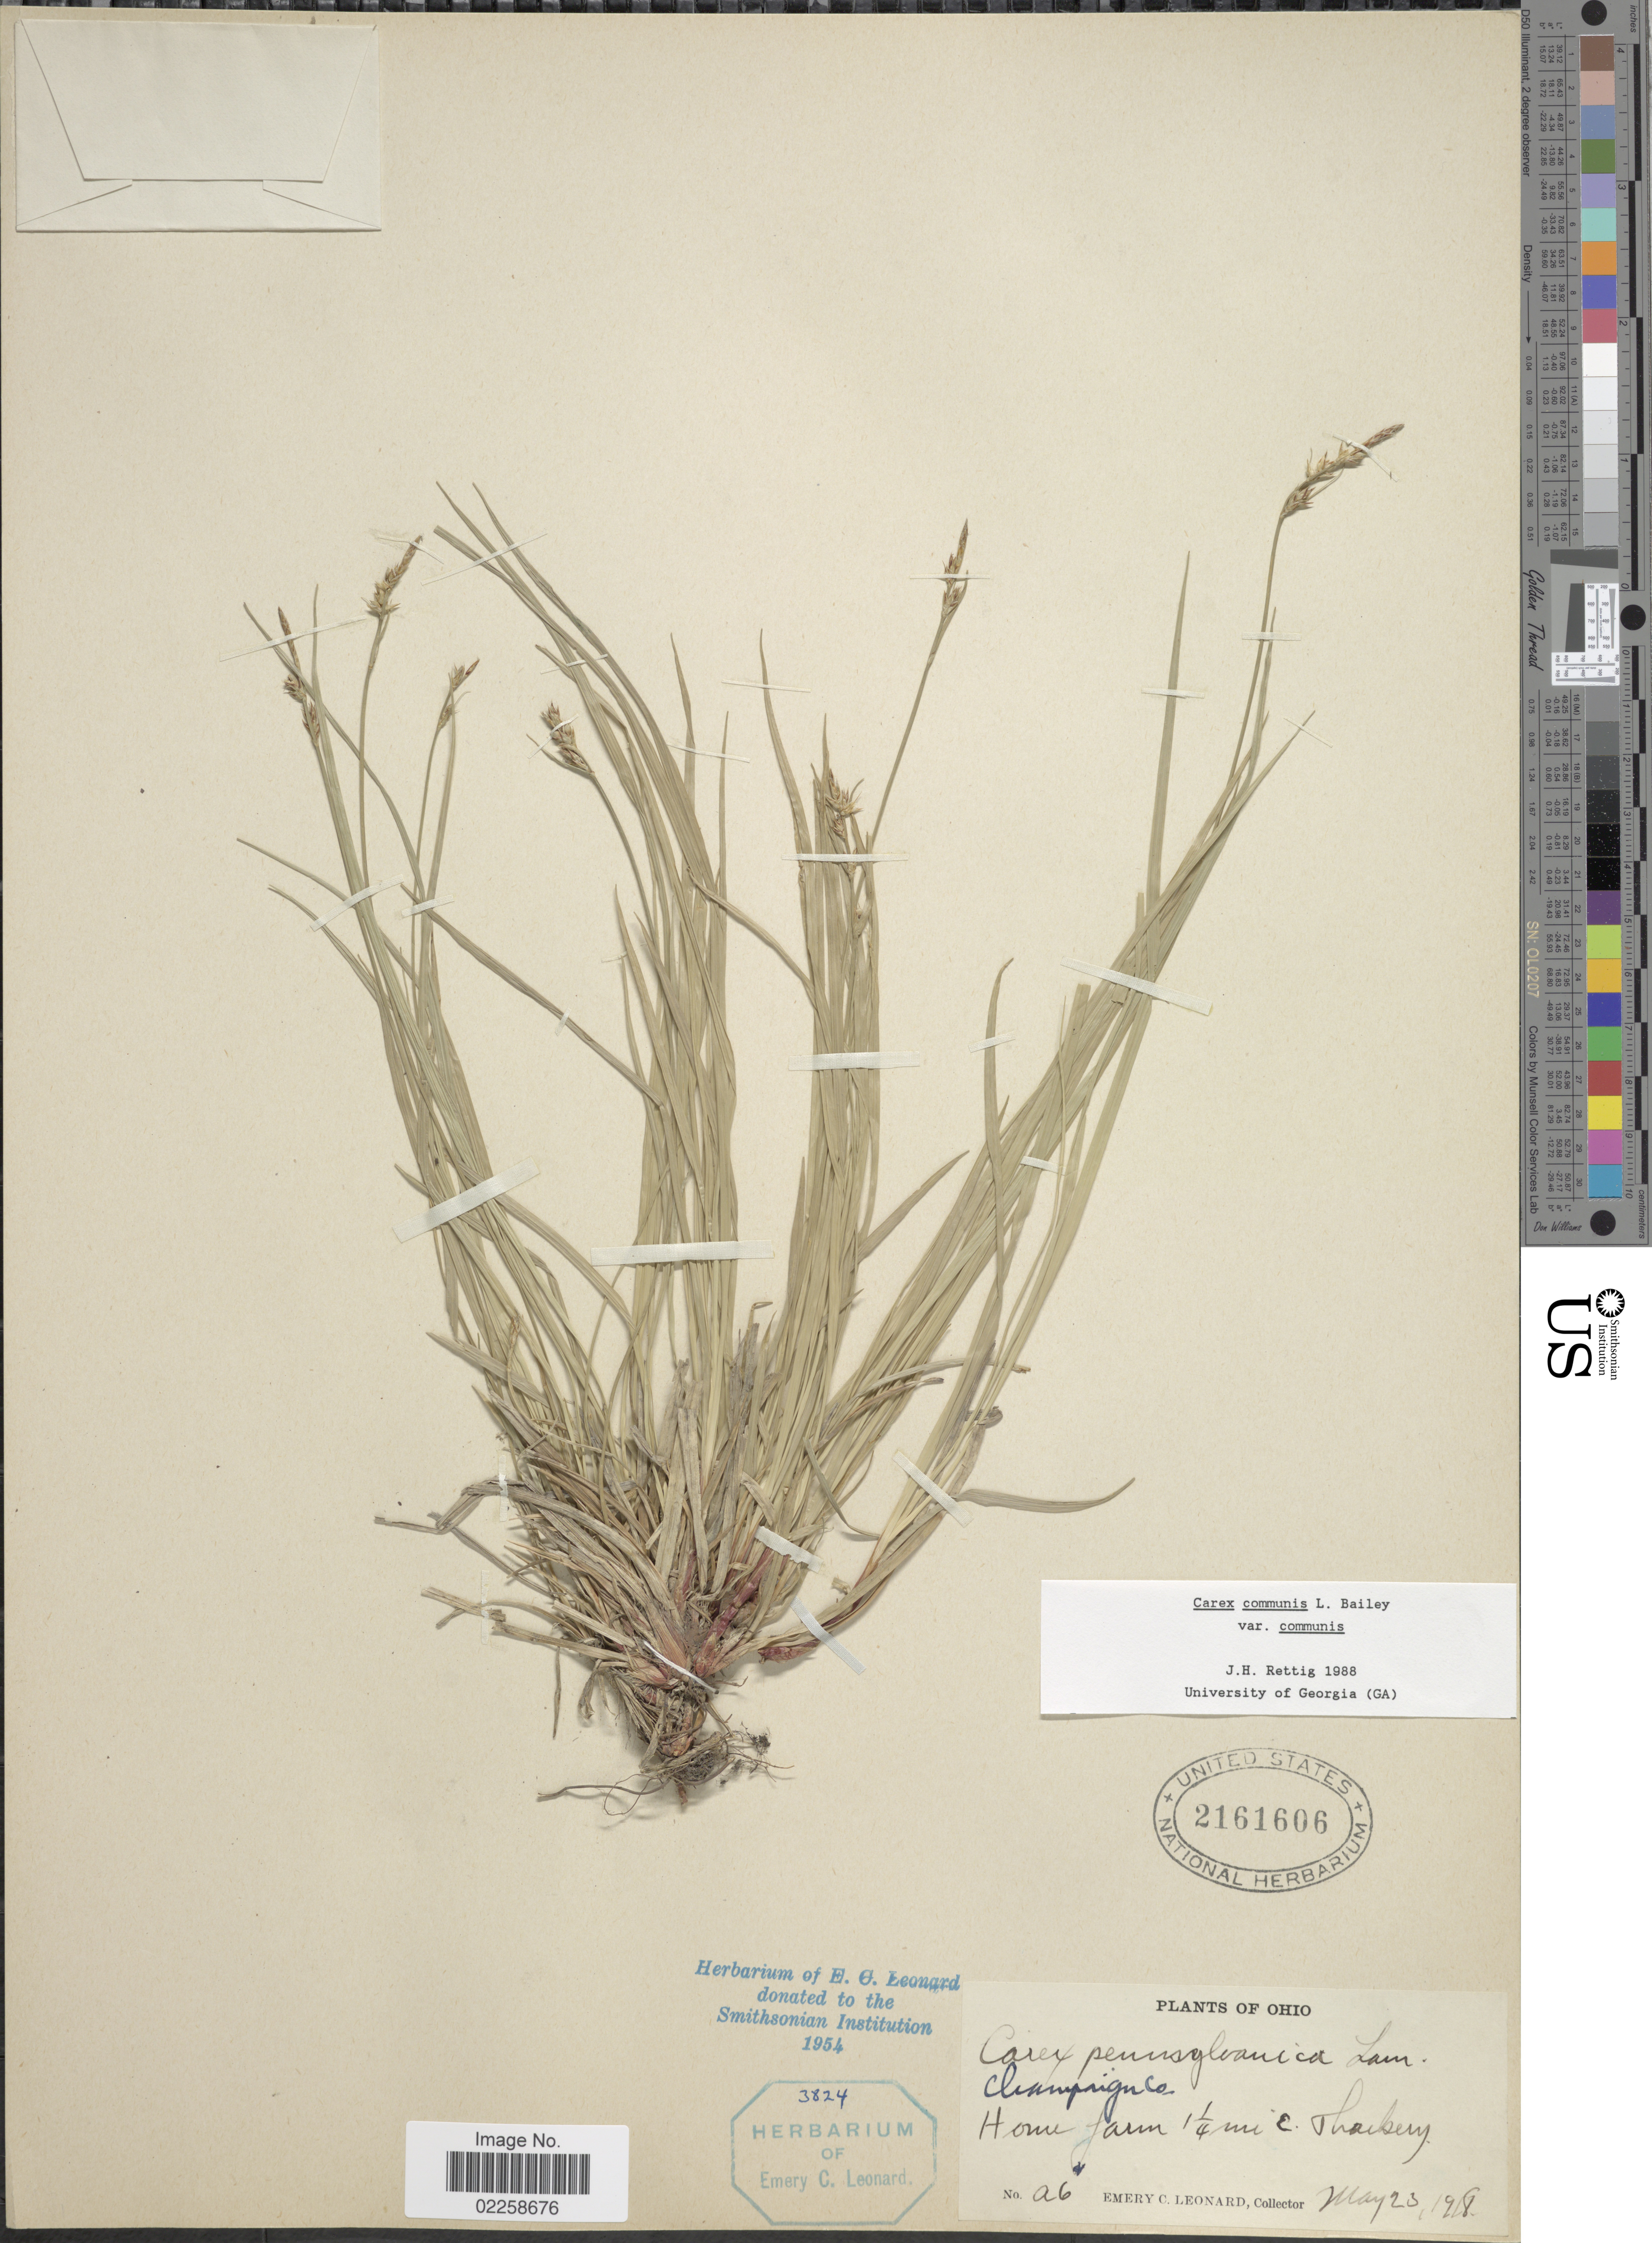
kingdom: Plantae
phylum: Tracheophyta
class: Liliopsida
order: Poales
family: Cyperaceae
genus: Carex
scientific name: Carex communis var. communis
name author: L.H. Bailey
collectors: E. C. Leonard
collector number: A6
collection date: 1918-05-23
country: United States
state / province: Ohio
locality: Home farm 1¼ mi. E. Tharbery, Champaign Co.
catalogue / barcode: US 2161606